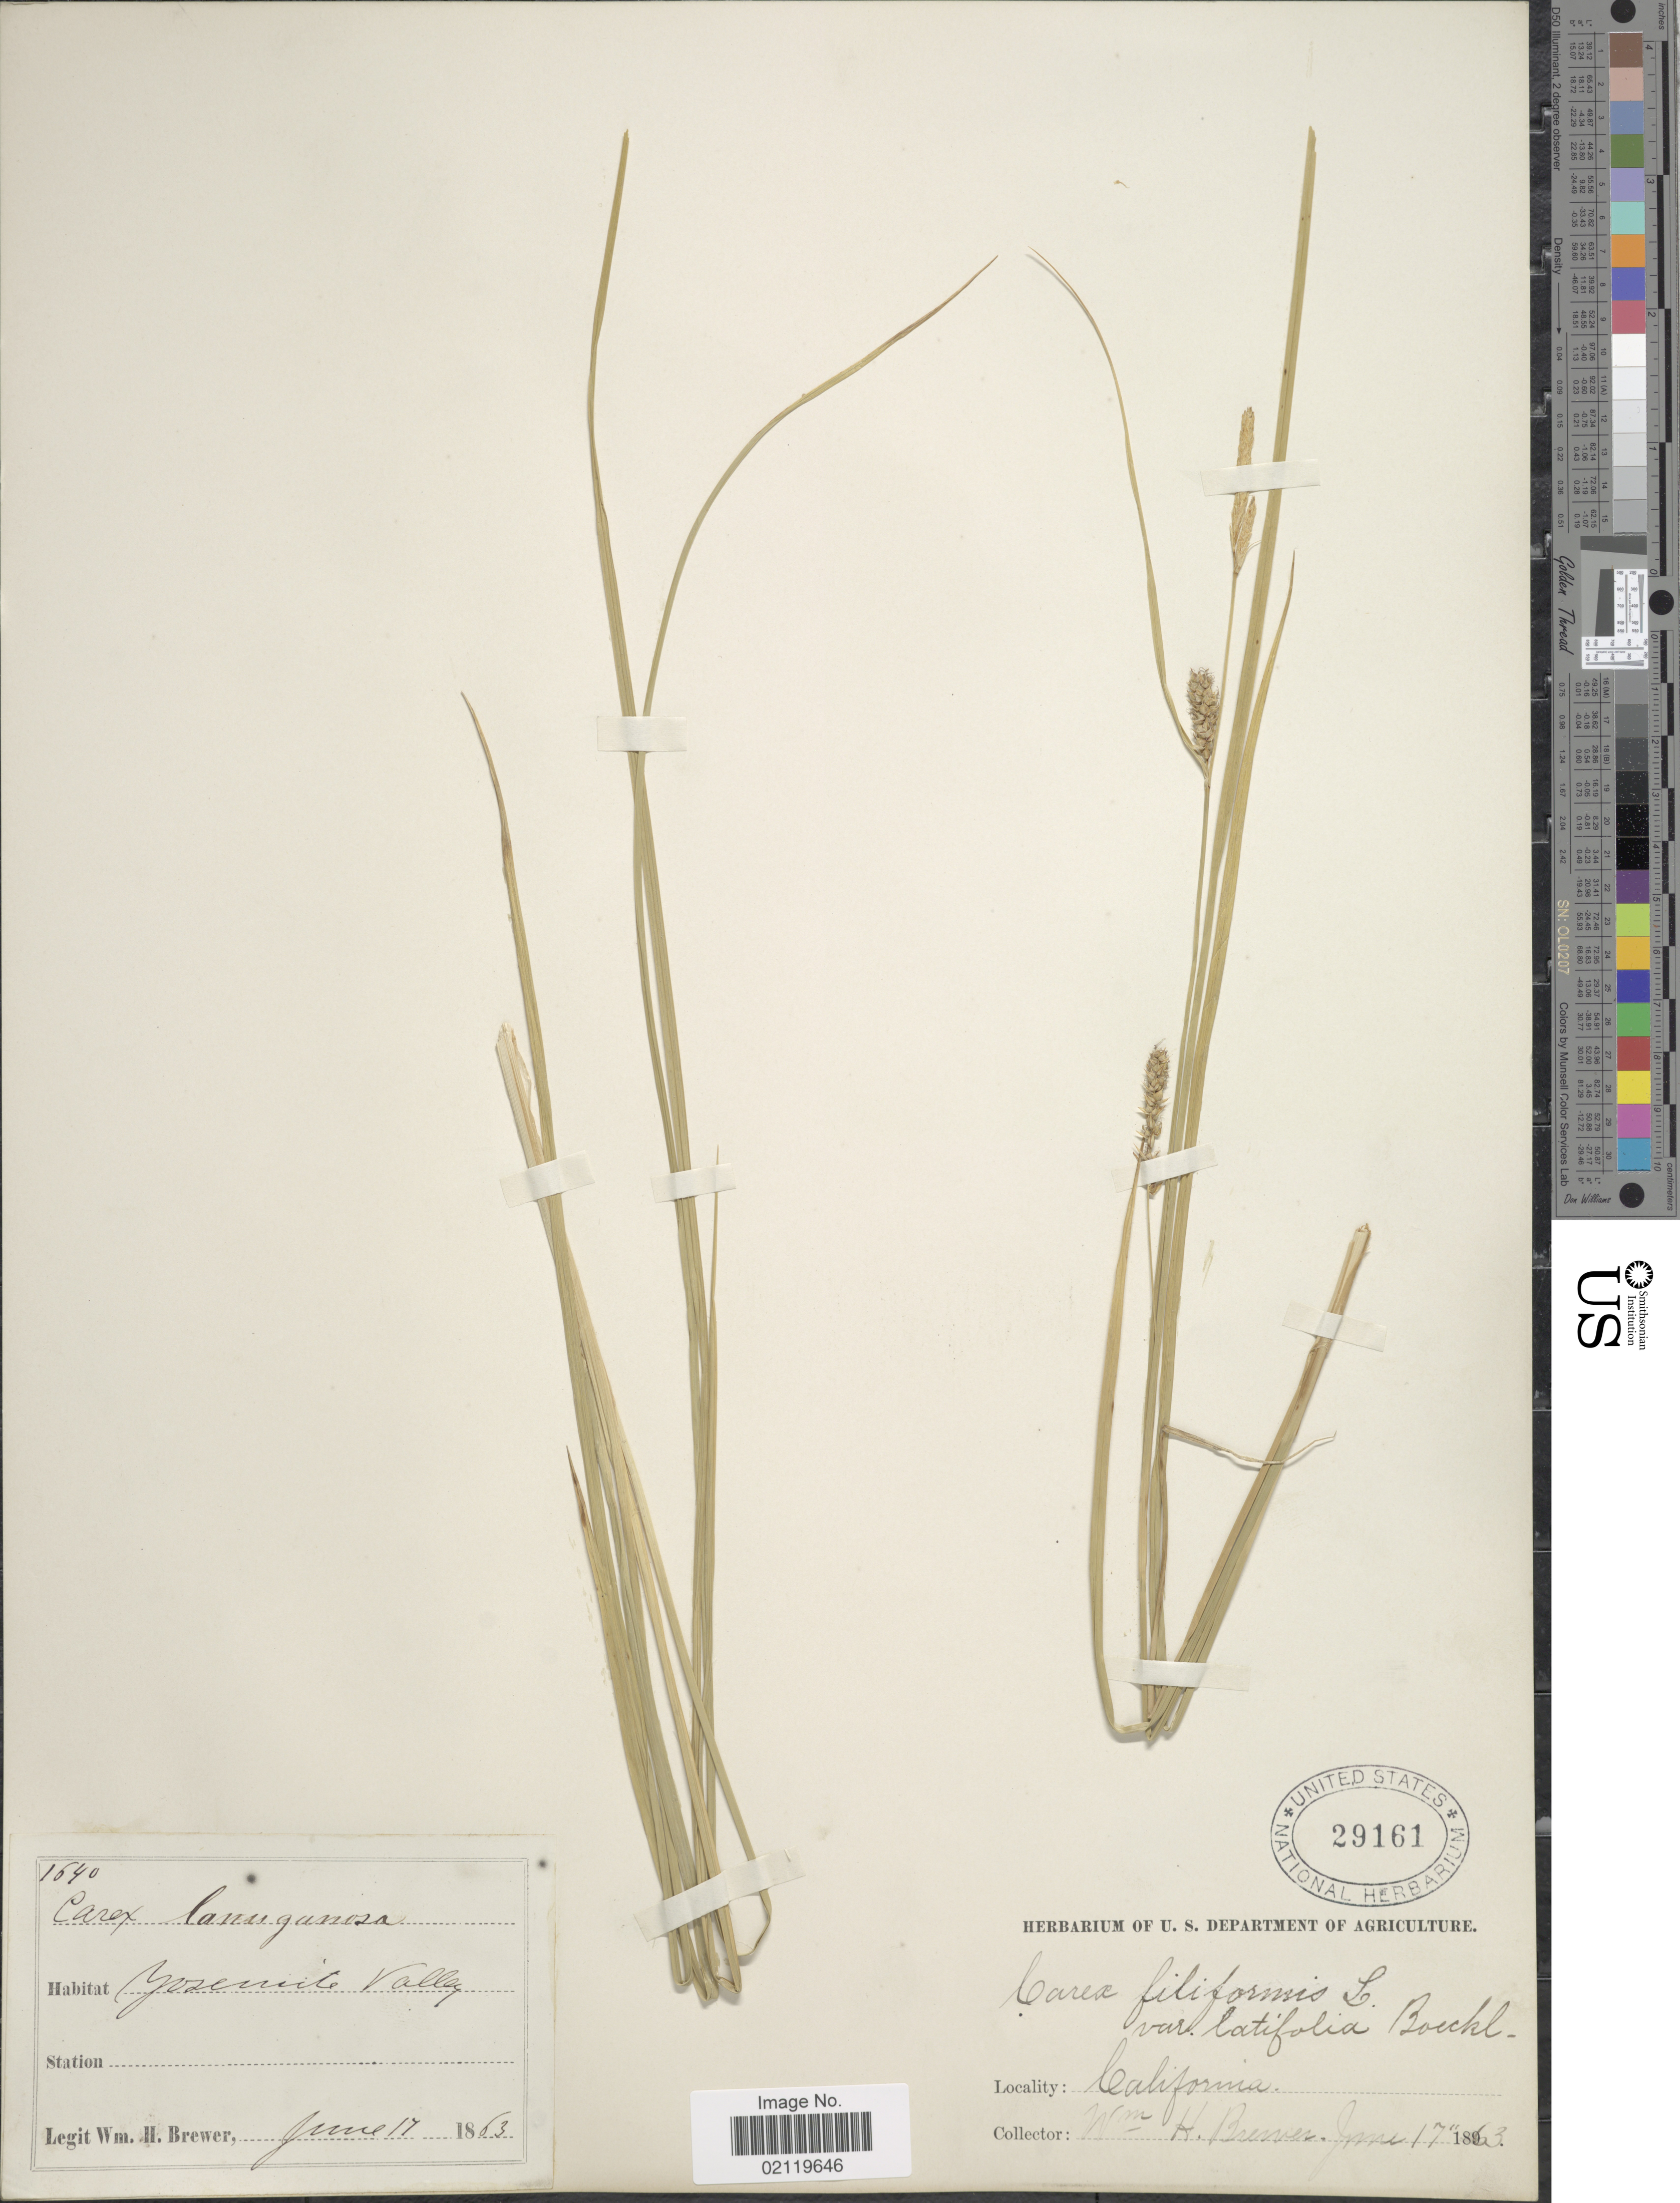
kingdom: Plantae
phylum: Tracheophyta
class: Liliopsida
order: Poales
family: Cyperaceae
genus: Carex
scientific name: Carex pellita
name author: Muhl. ex Willd.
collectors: W. H. Brewer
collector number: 1640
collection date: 1863-06-17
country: United States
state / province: California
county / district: Mariposa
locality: Yosemite Valley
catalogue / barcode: US 29161